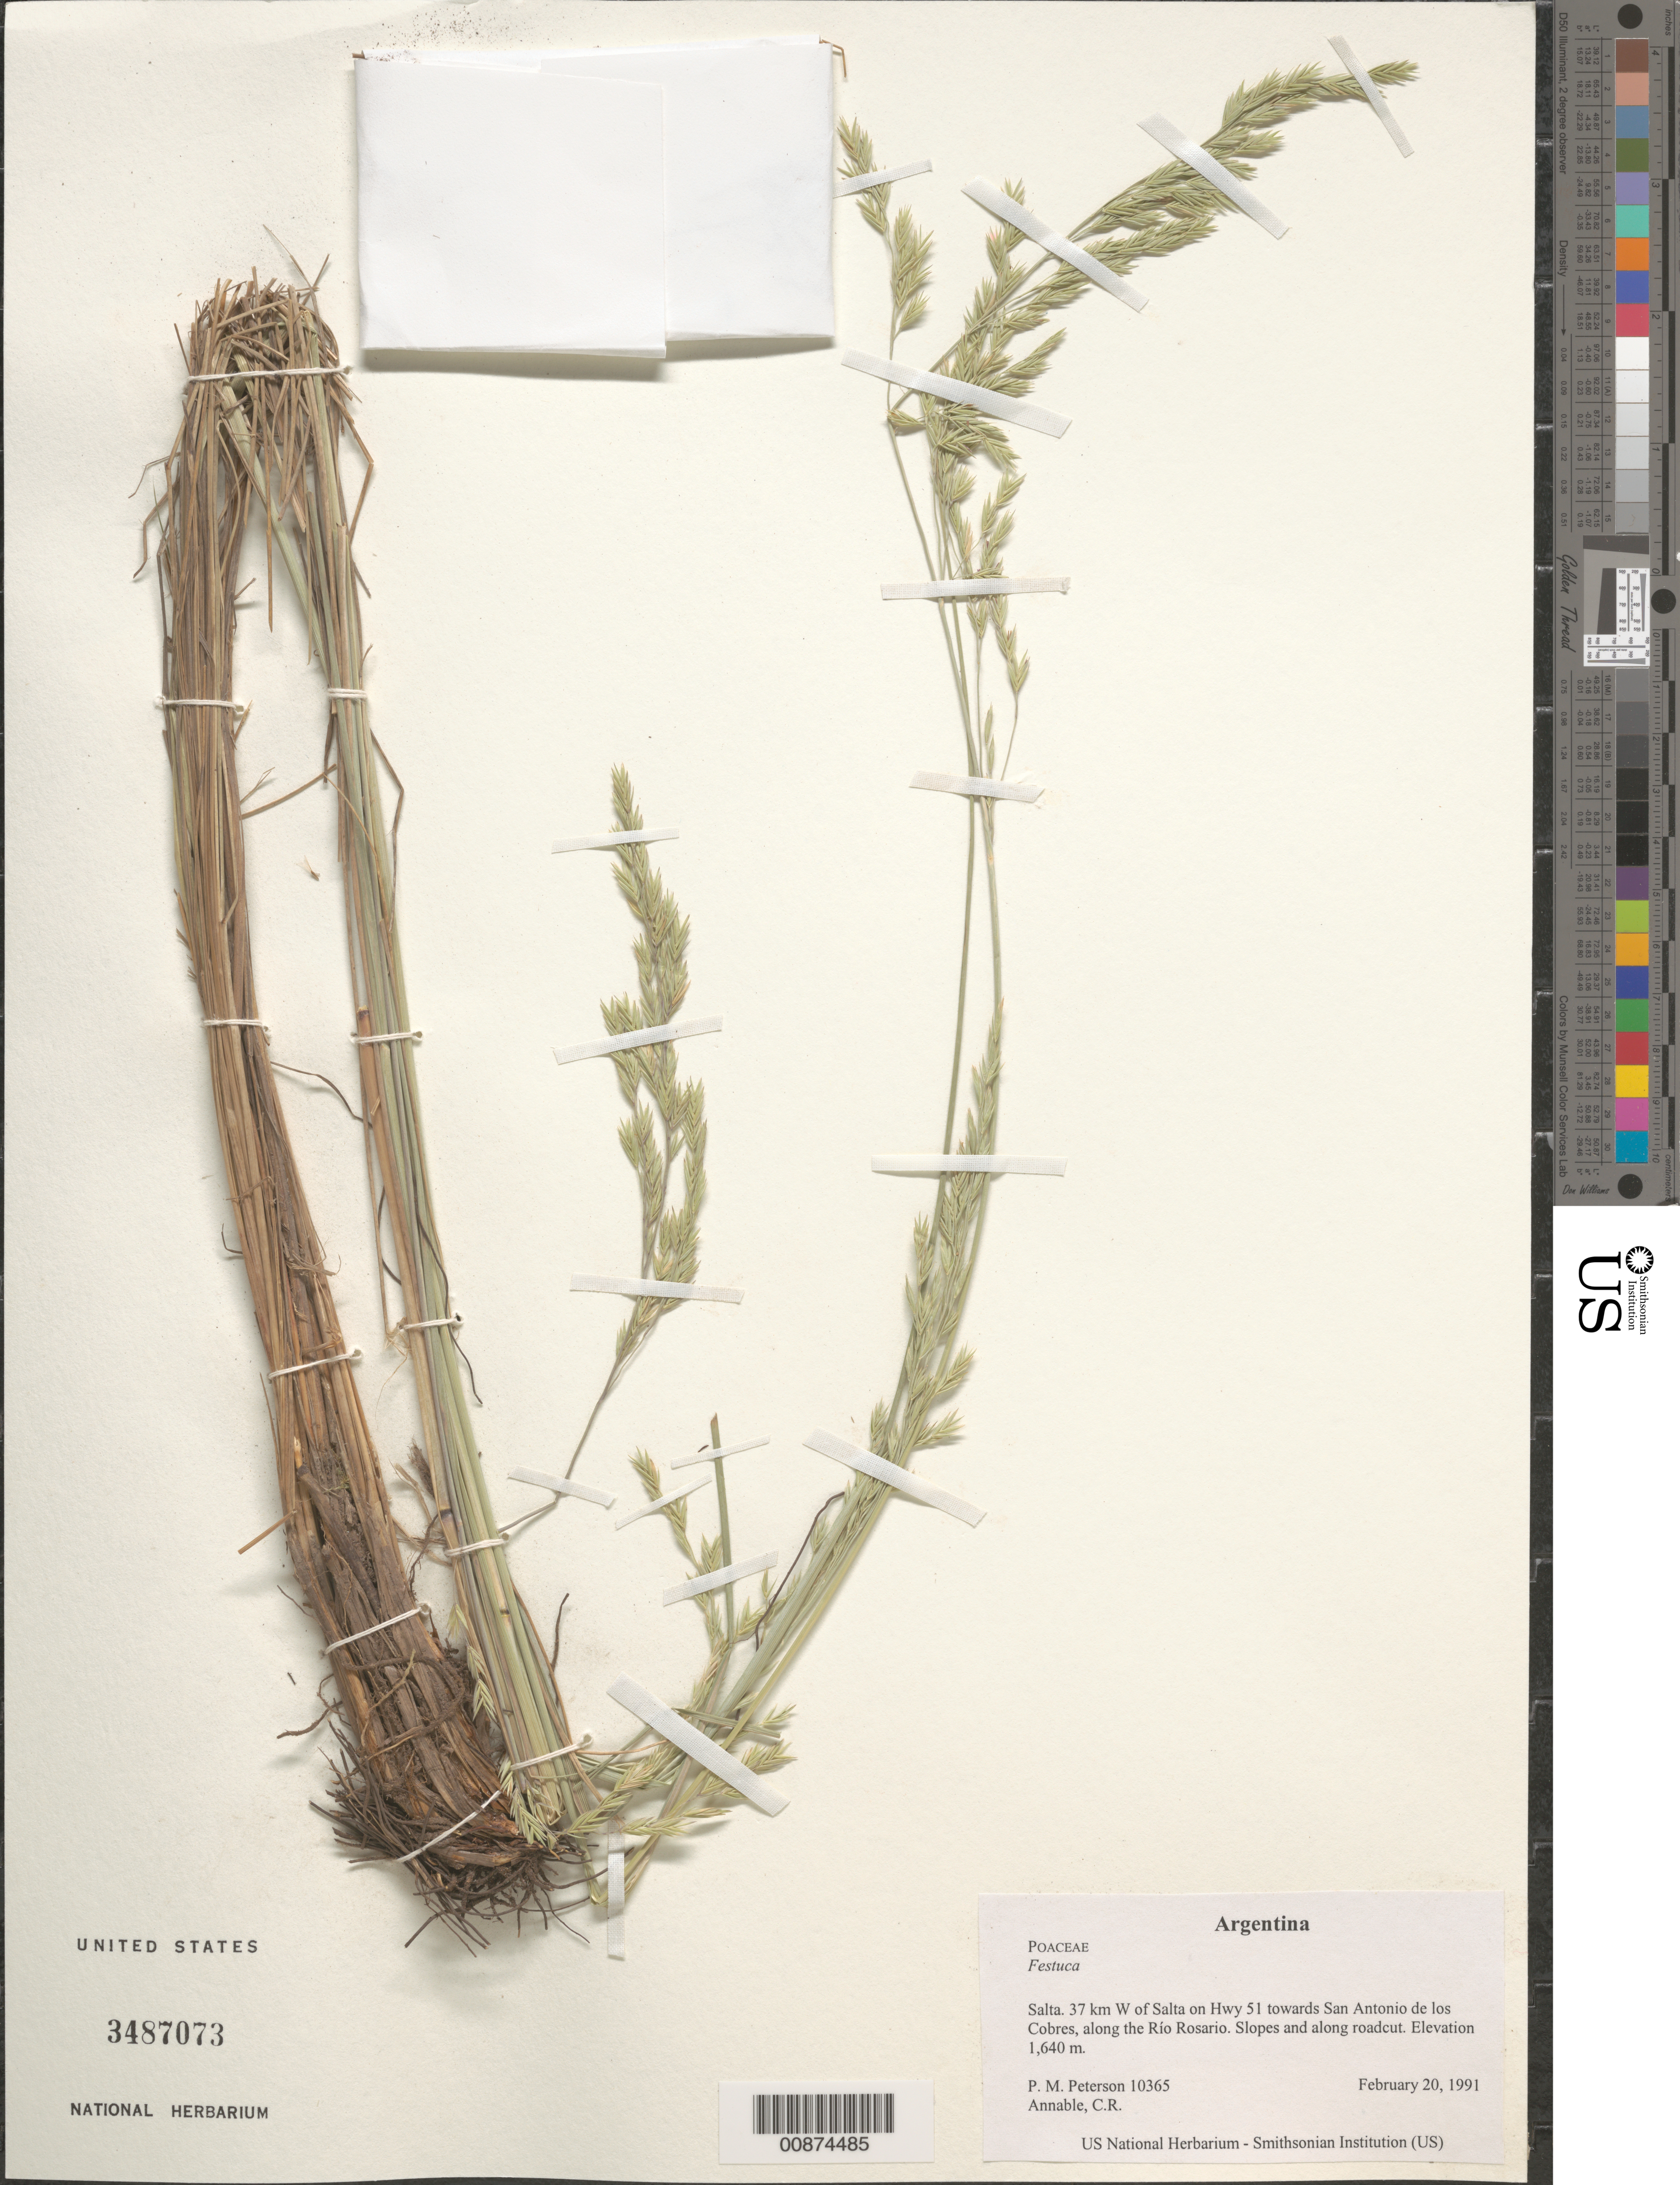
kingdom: Plantae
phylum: Tracheophyta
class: Liliopsida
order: Poales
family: Poaceae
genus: Festuca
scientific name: Festuca parodiana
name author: (St.-Yves) Nicora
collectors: P. M. Peterson & C. R. Annable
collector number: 10365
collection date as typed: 20 Feb 1991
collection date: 1991-02-20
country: Argentina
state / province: Salta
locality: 37 km W of Salta on Hwy 51 towards San Antonio de los Cobres, along the Río Rosario.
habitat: Slopes and along roadcut. Elevation 1,640 m.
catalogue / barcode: US 3487073